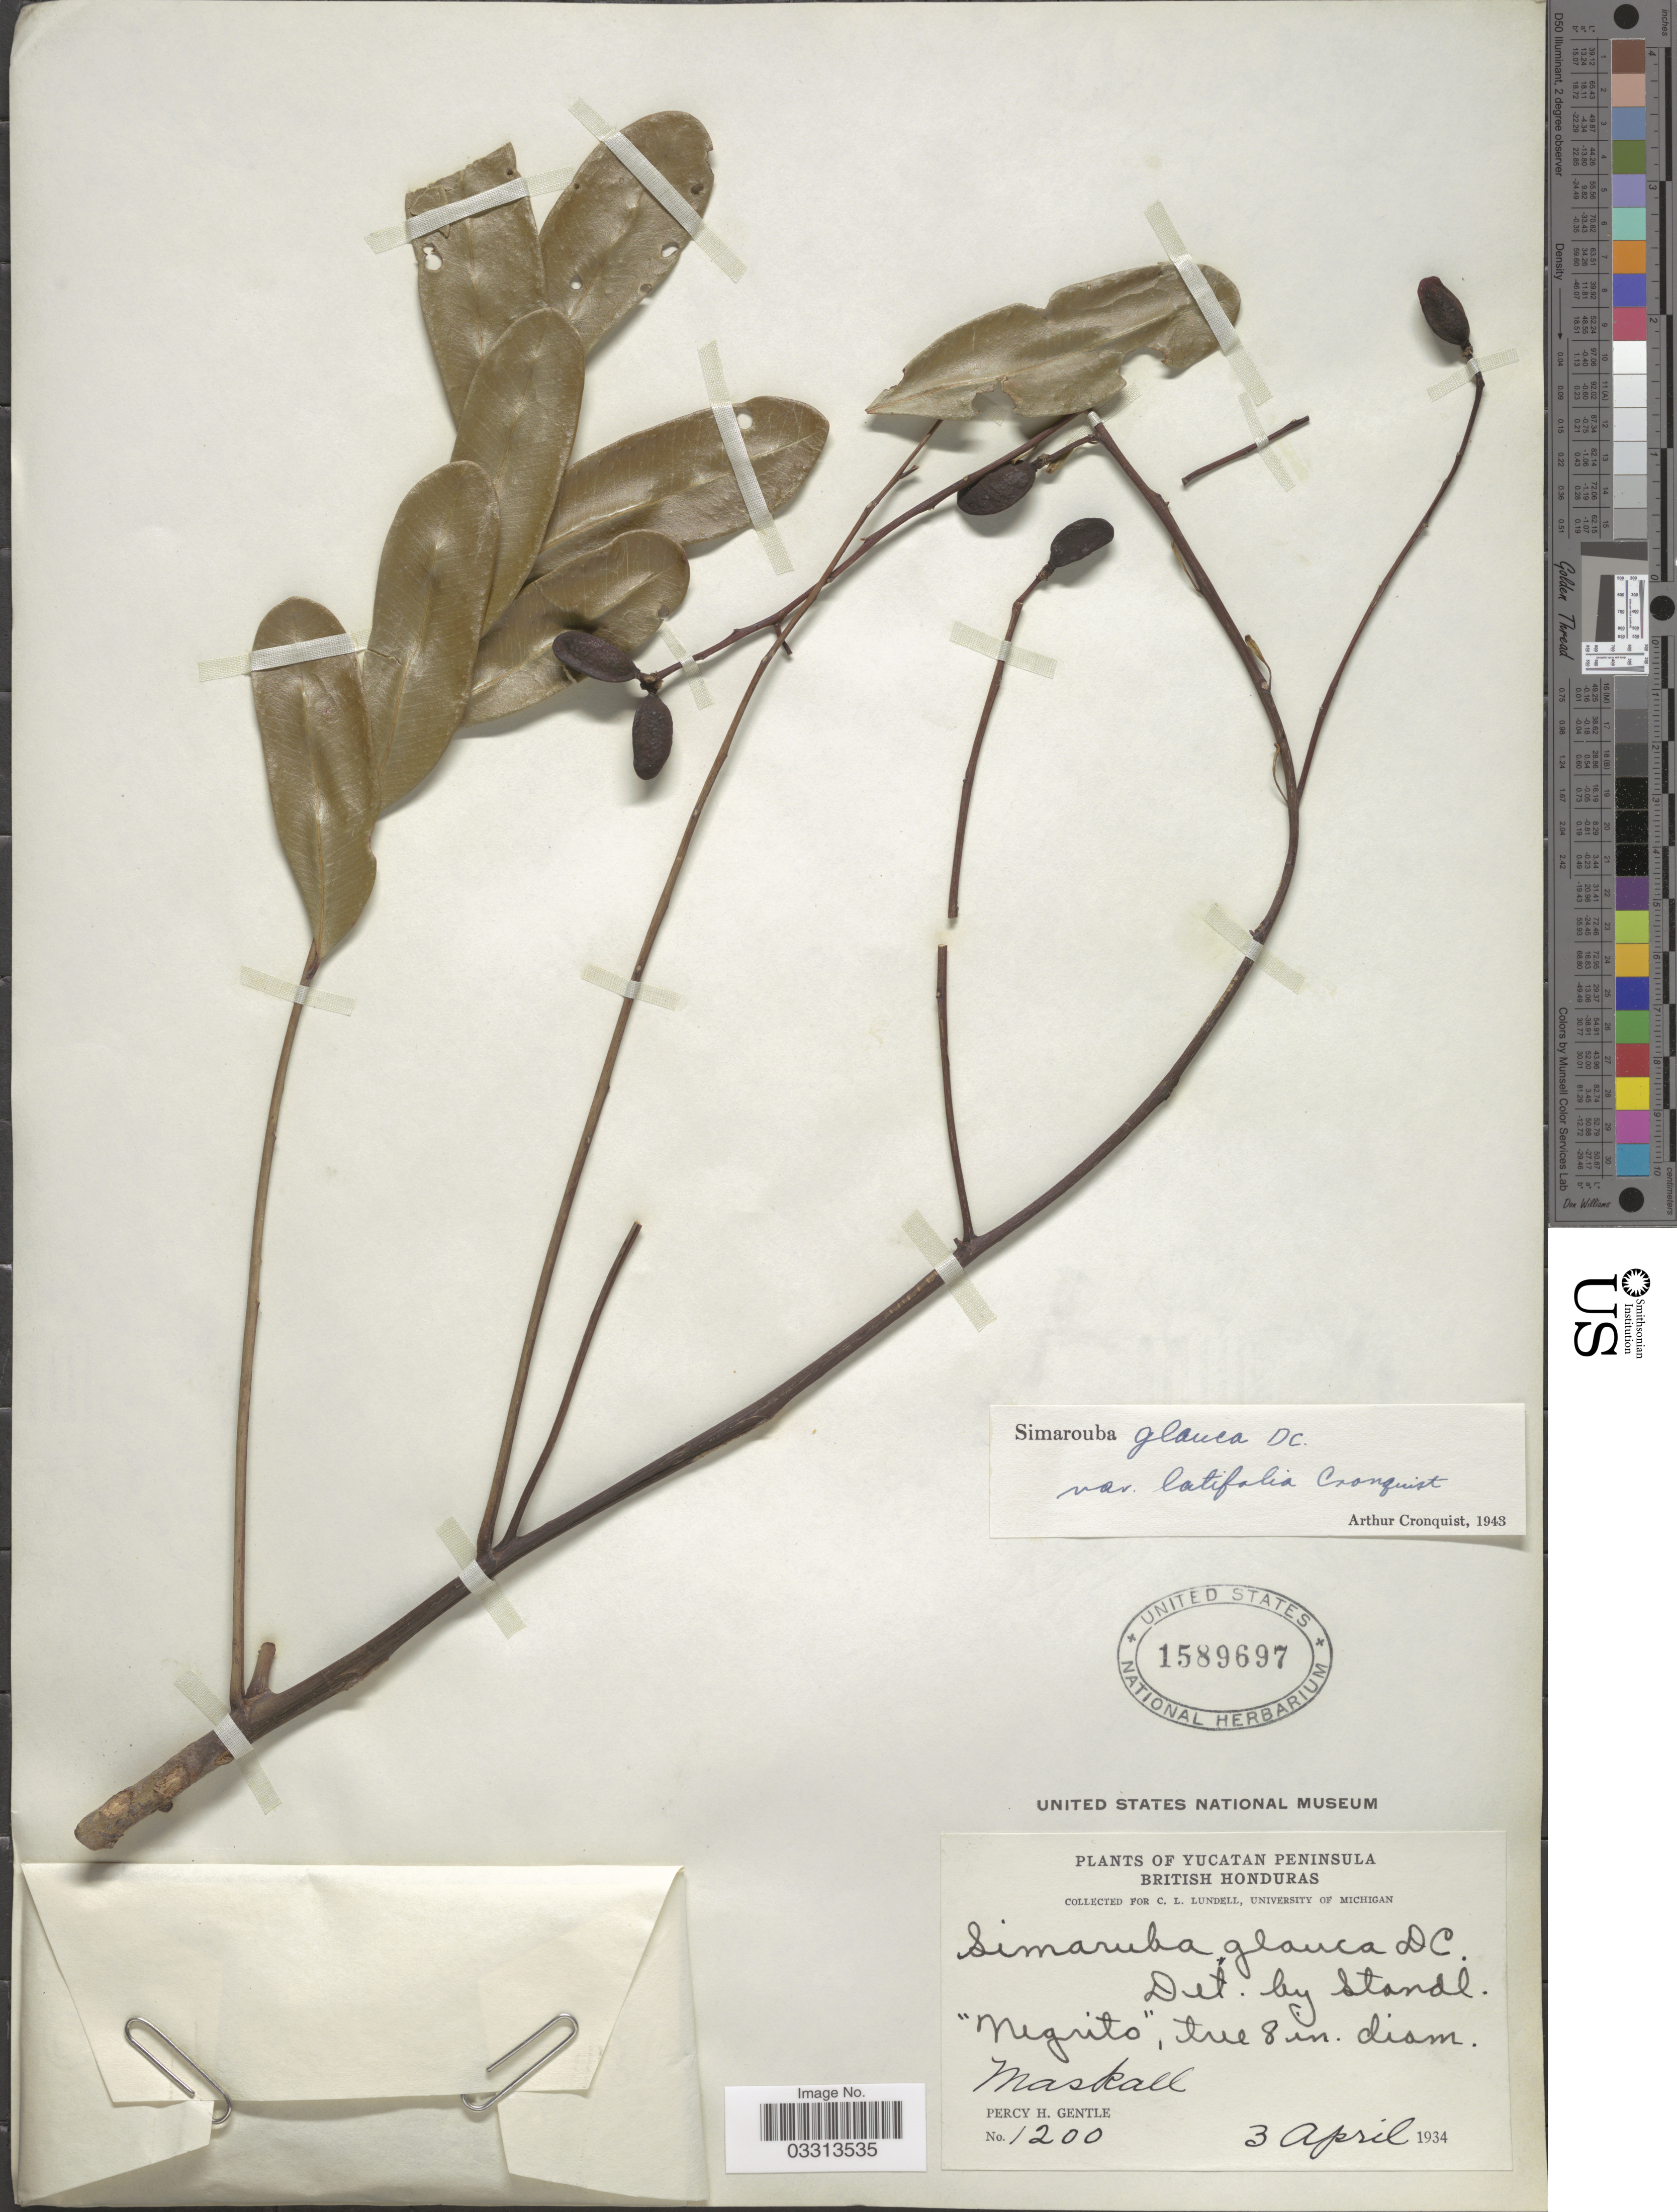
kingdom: Plantae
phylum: Tracheophyta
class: Magnoliopsida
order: Sapindales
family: Simaroubaceae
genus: Simarouba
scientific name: Simarouba glauca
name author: DC.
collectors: P. H. Gentle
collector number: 1200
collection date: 1934-04-03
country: Belize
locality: Yucatan Peninsula, British Honduras, Maskall.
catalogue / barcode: US 1589697